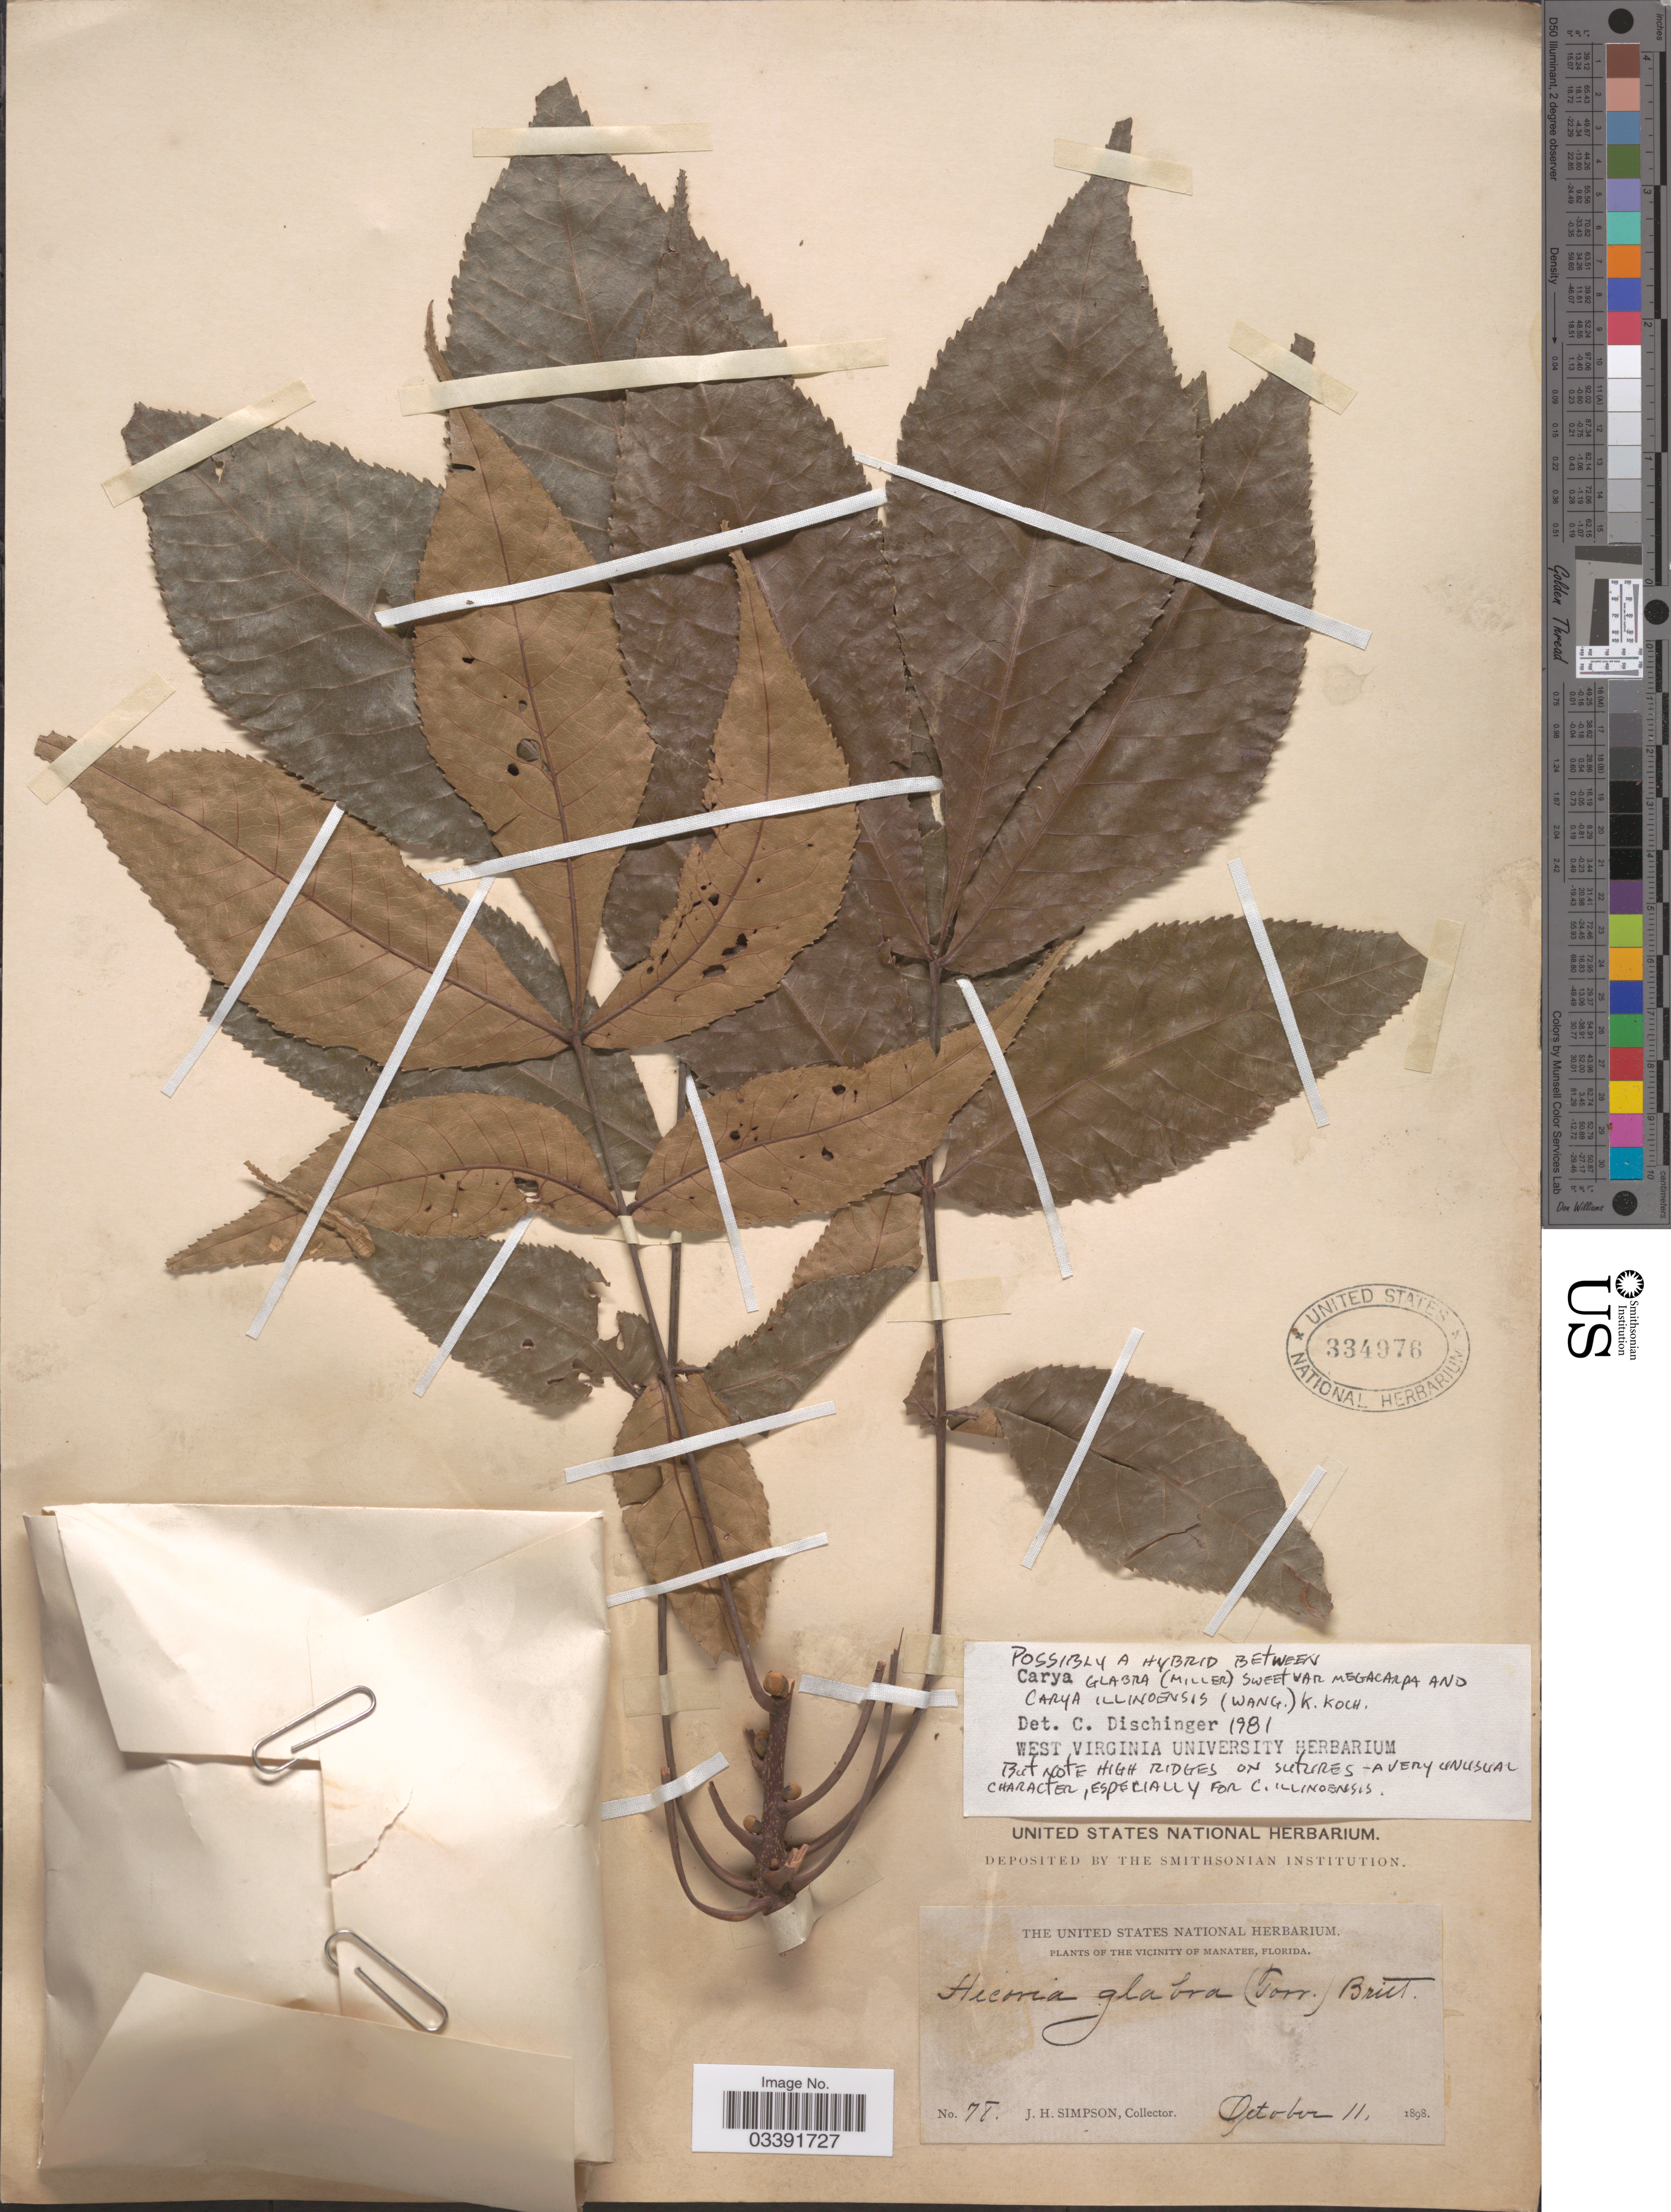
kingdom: Plantae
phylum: Tracheophyta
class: Magnoliopsida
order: Fagales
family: Juglandaceae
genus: Carya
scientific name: Carya glabra var. megacarpa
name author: (Sarg.) Sarg.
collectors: J. H. Simpson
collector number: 77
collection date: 1898-10-11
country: United States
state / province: Florida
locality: Vicinity of Manatee.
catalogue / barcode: US 334976